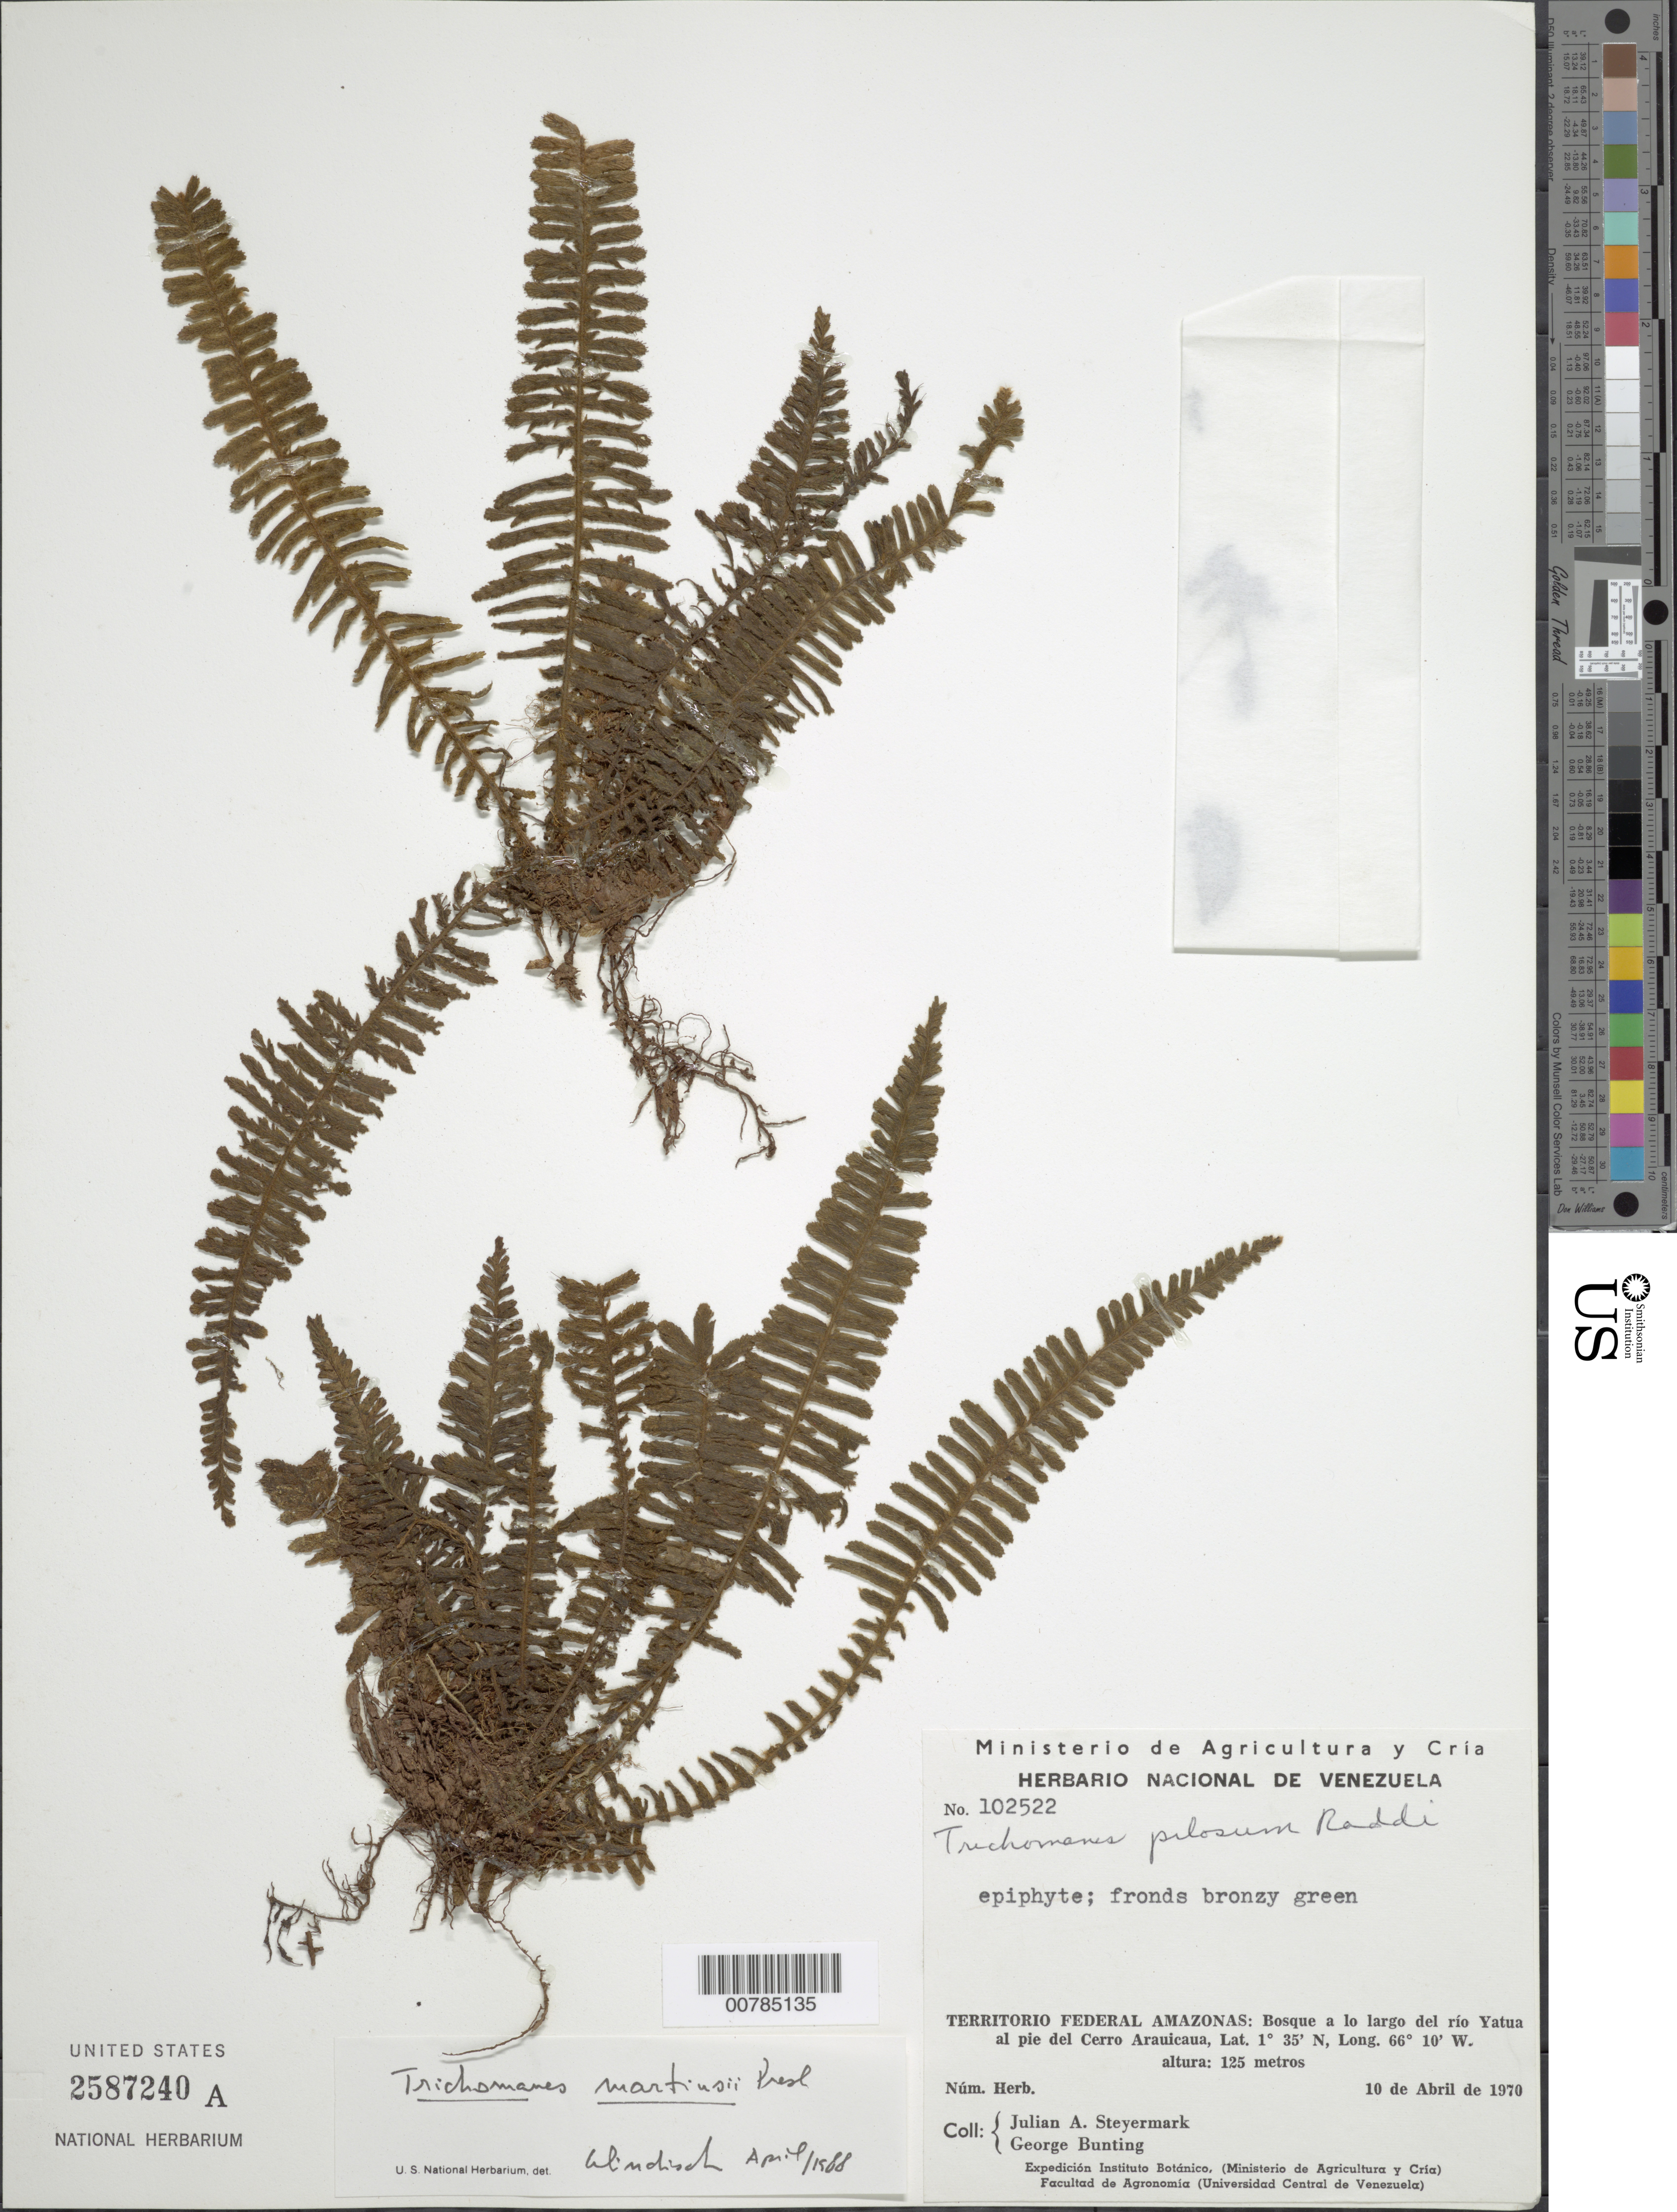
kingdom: Plantae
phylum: Tracheophyta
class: Polypodiopsida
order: Hymenophyllales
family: Hymenophyllaceae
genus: Trichomanes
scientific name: Trichomanes martiusii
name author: C. Presl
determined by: Windisch, Paulo Guenter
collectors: J. Steyermark & G. S. Bunting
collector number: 102522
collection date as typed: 10-Apr-70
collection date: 1970-04-10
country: Venezuela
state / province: Amazonas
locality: Río Yatua al pie del Cerro Arauicaua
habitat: Forest along river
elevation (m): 125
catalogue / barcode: US 2587240A